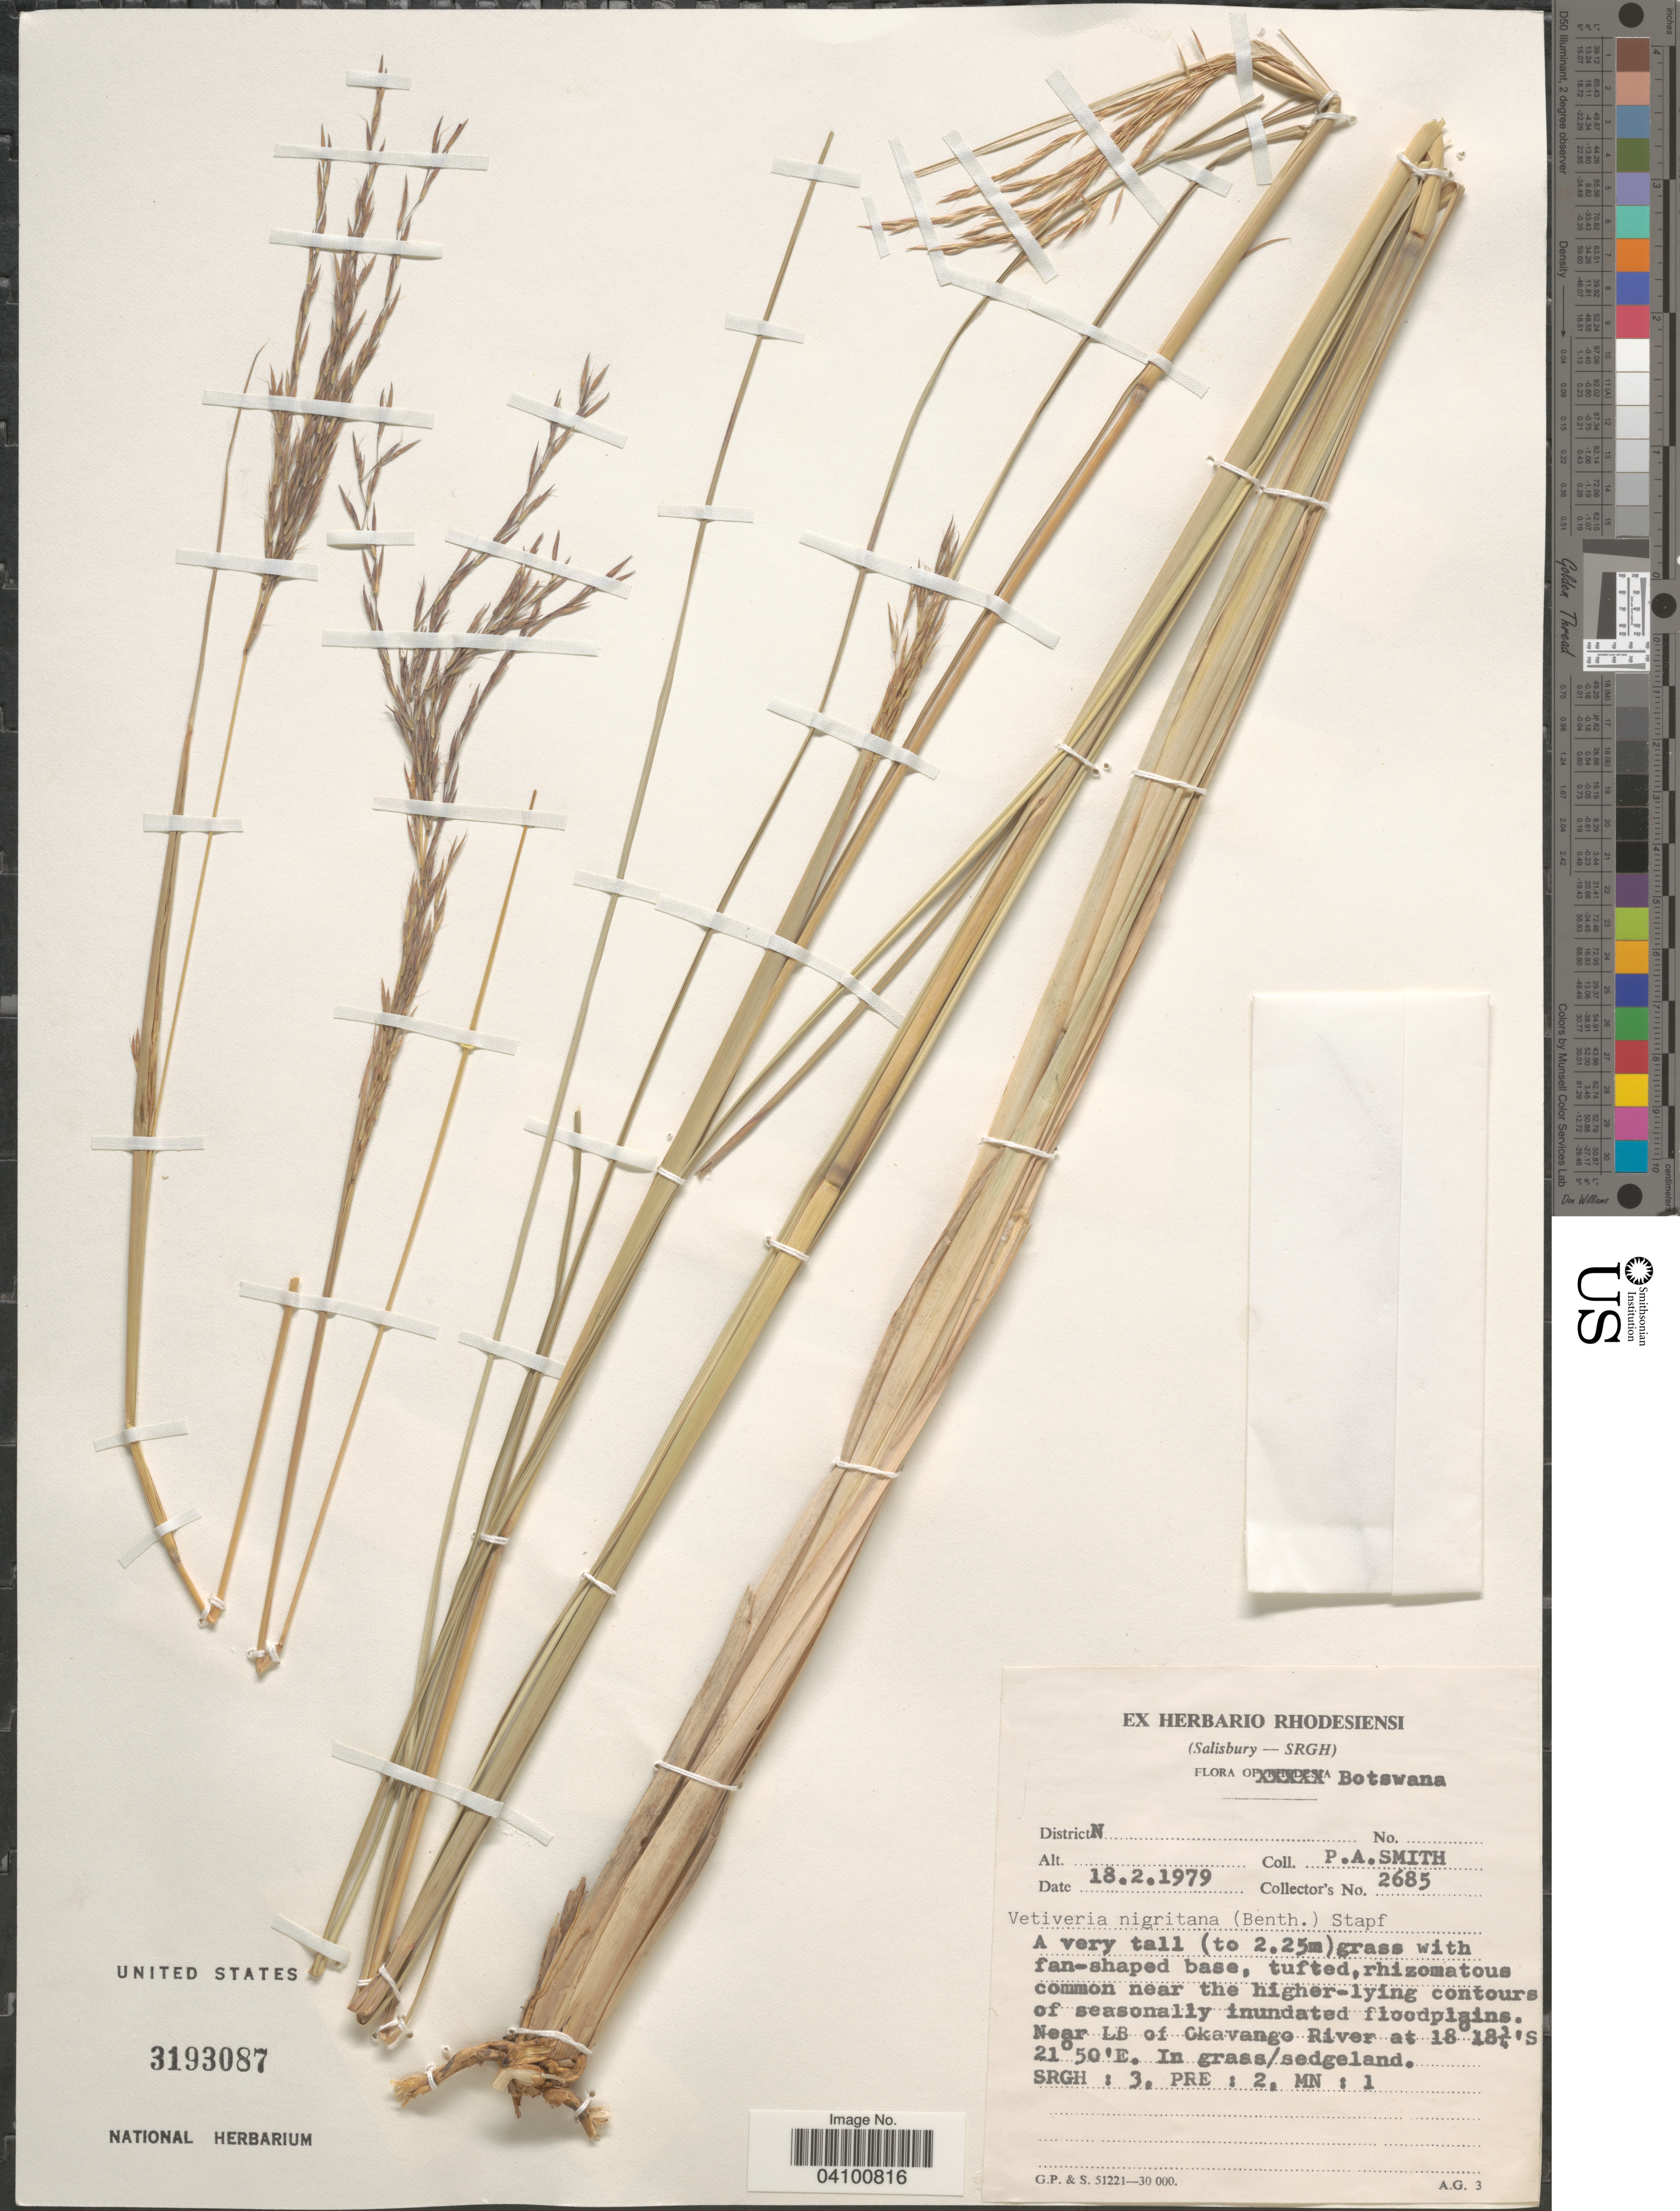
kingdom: Plantae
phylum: Tracheophyta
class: Liliopsida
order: Poales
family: Poaceae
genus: Chrysopogon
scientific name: Chrysopogon nigritanus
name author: (Benth.) Veldkamp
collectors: P. Smith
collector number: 2685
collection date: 1979-02-18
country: Botswana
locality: District N. Near LB of Okavango River.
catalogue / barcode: US 3193087